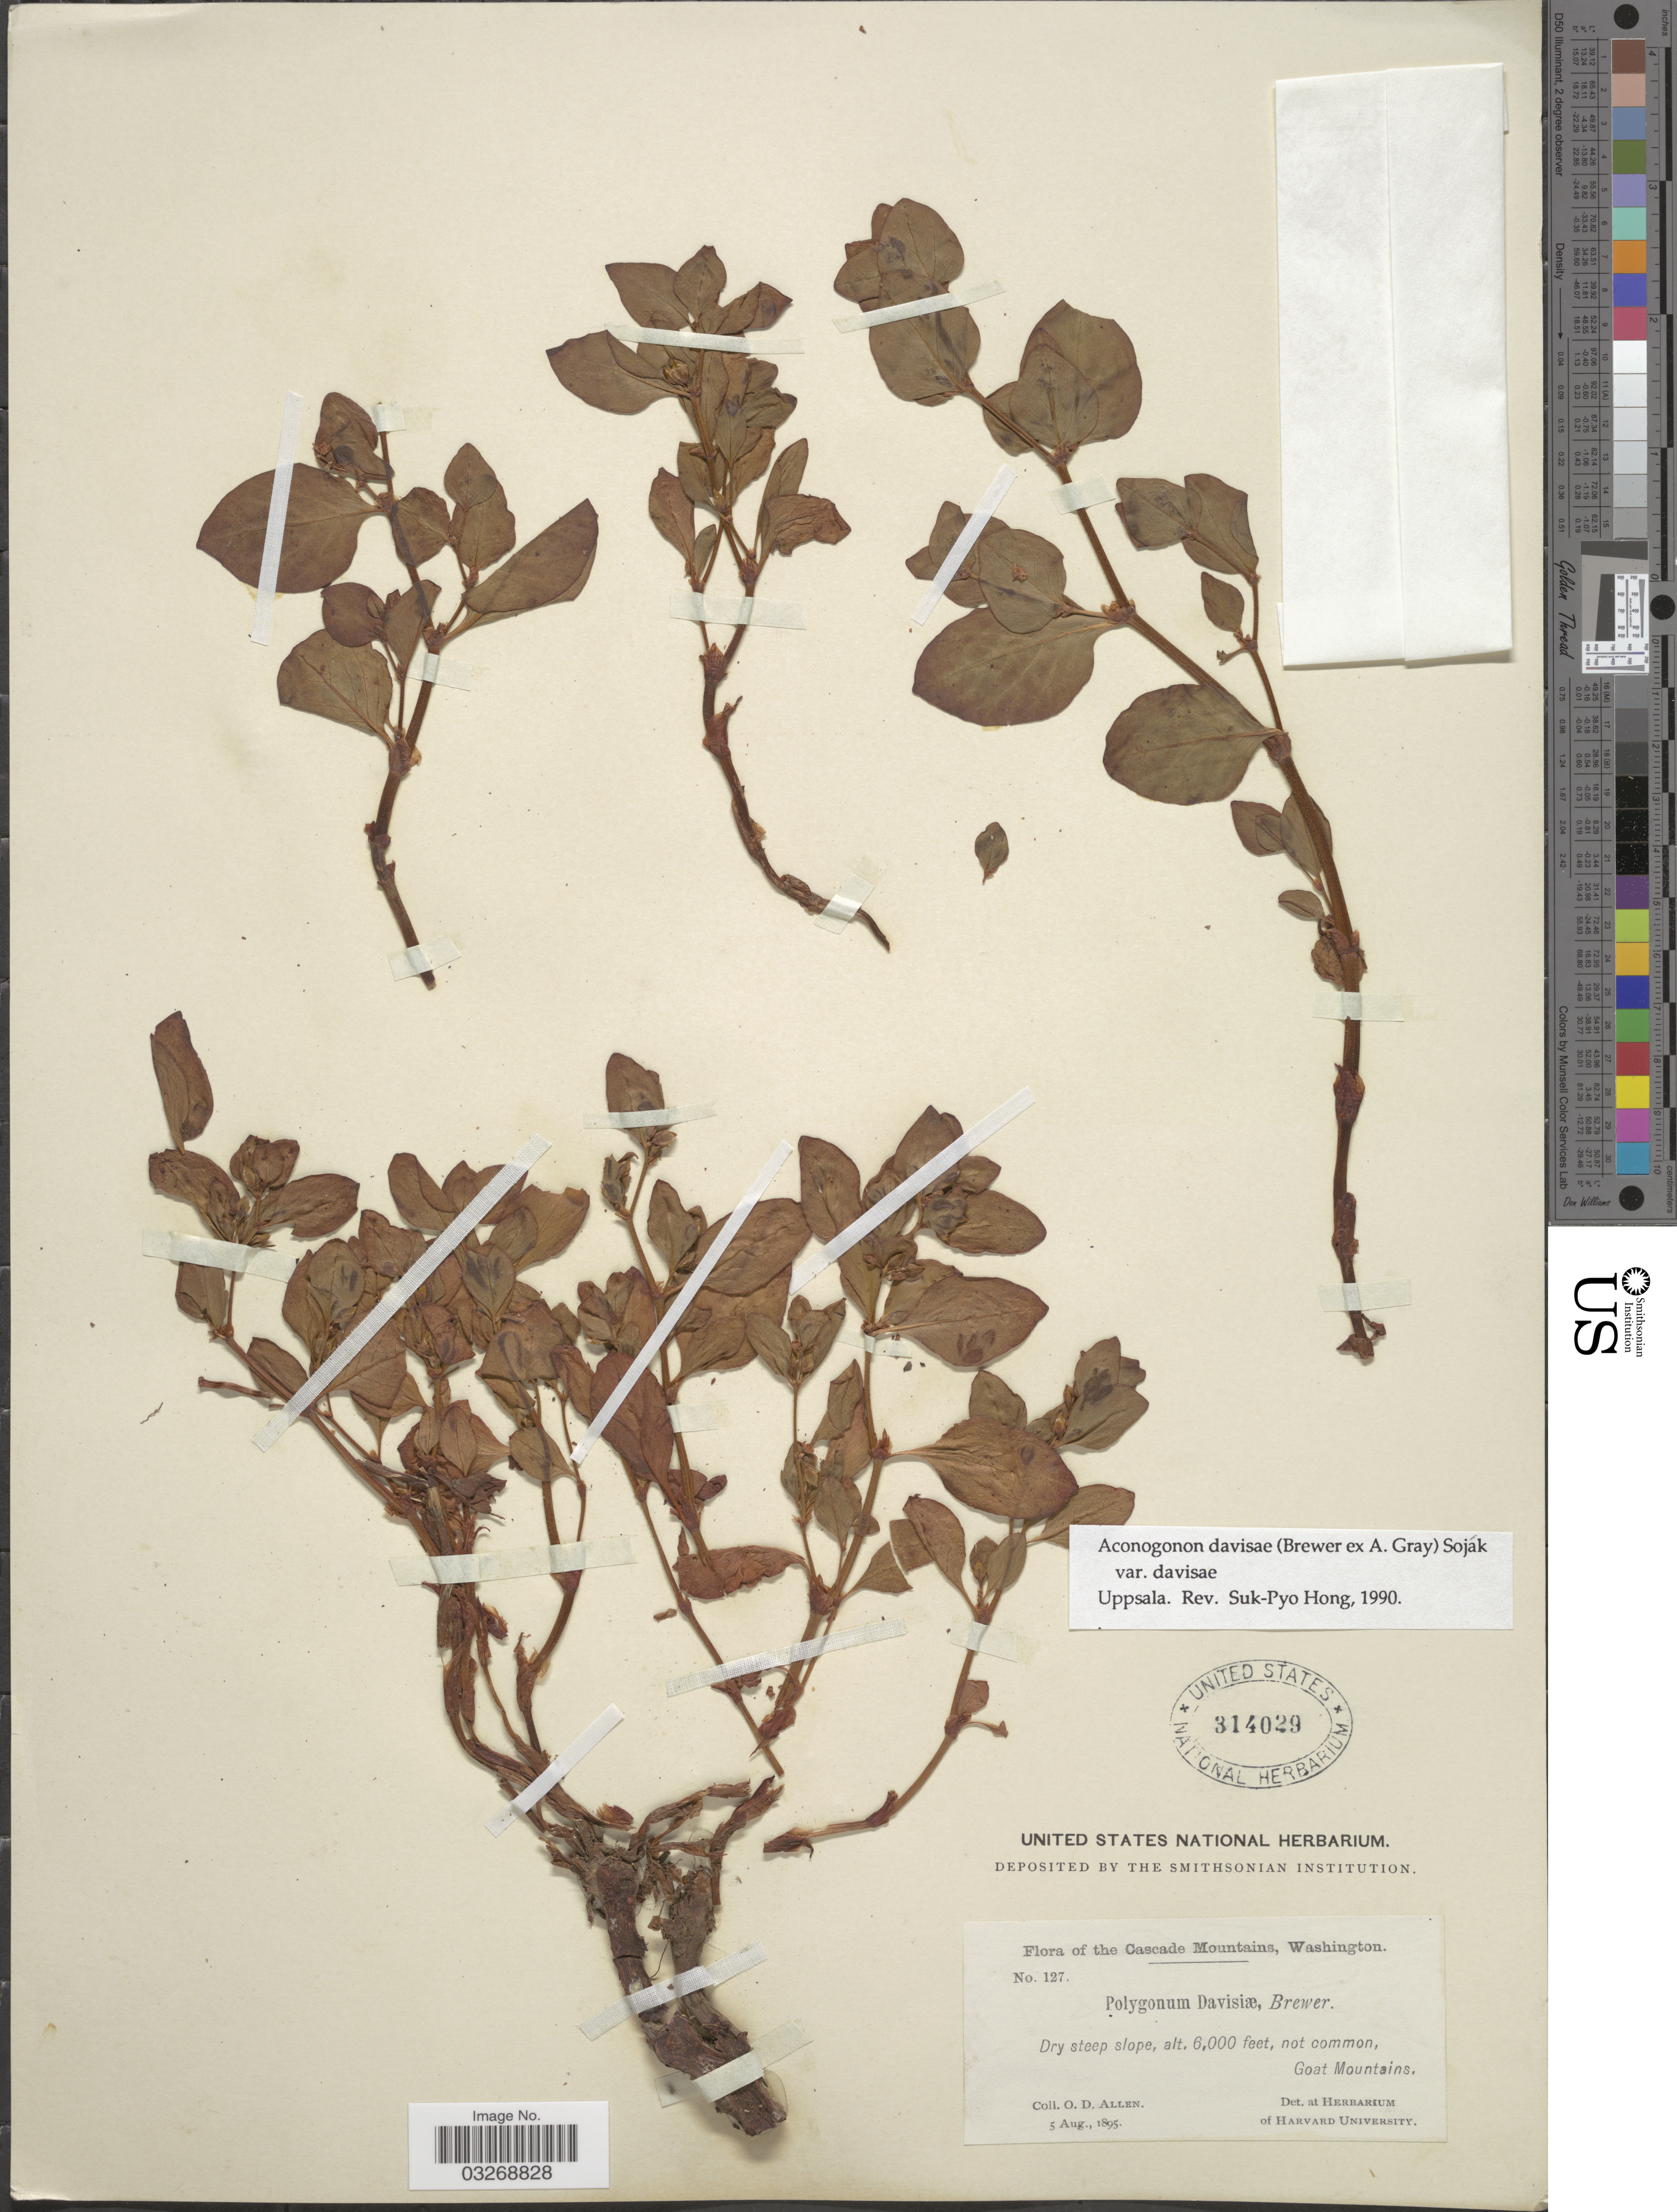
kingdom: Plantae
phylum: Tracheophyta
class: Magnoliopsida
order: Caryophyllales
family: Polygonaceae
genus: Koenigia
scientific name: Koenigia davisiae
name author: (W.H. Brewer ex A. Gray) T.M. Schust. & Reveal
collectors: O. D. Allen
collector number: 127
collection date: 1895-08-05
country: United States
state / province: Washington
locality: Cascade Mountains. Goat Mountains.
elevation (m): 1829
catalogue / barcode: US 314029